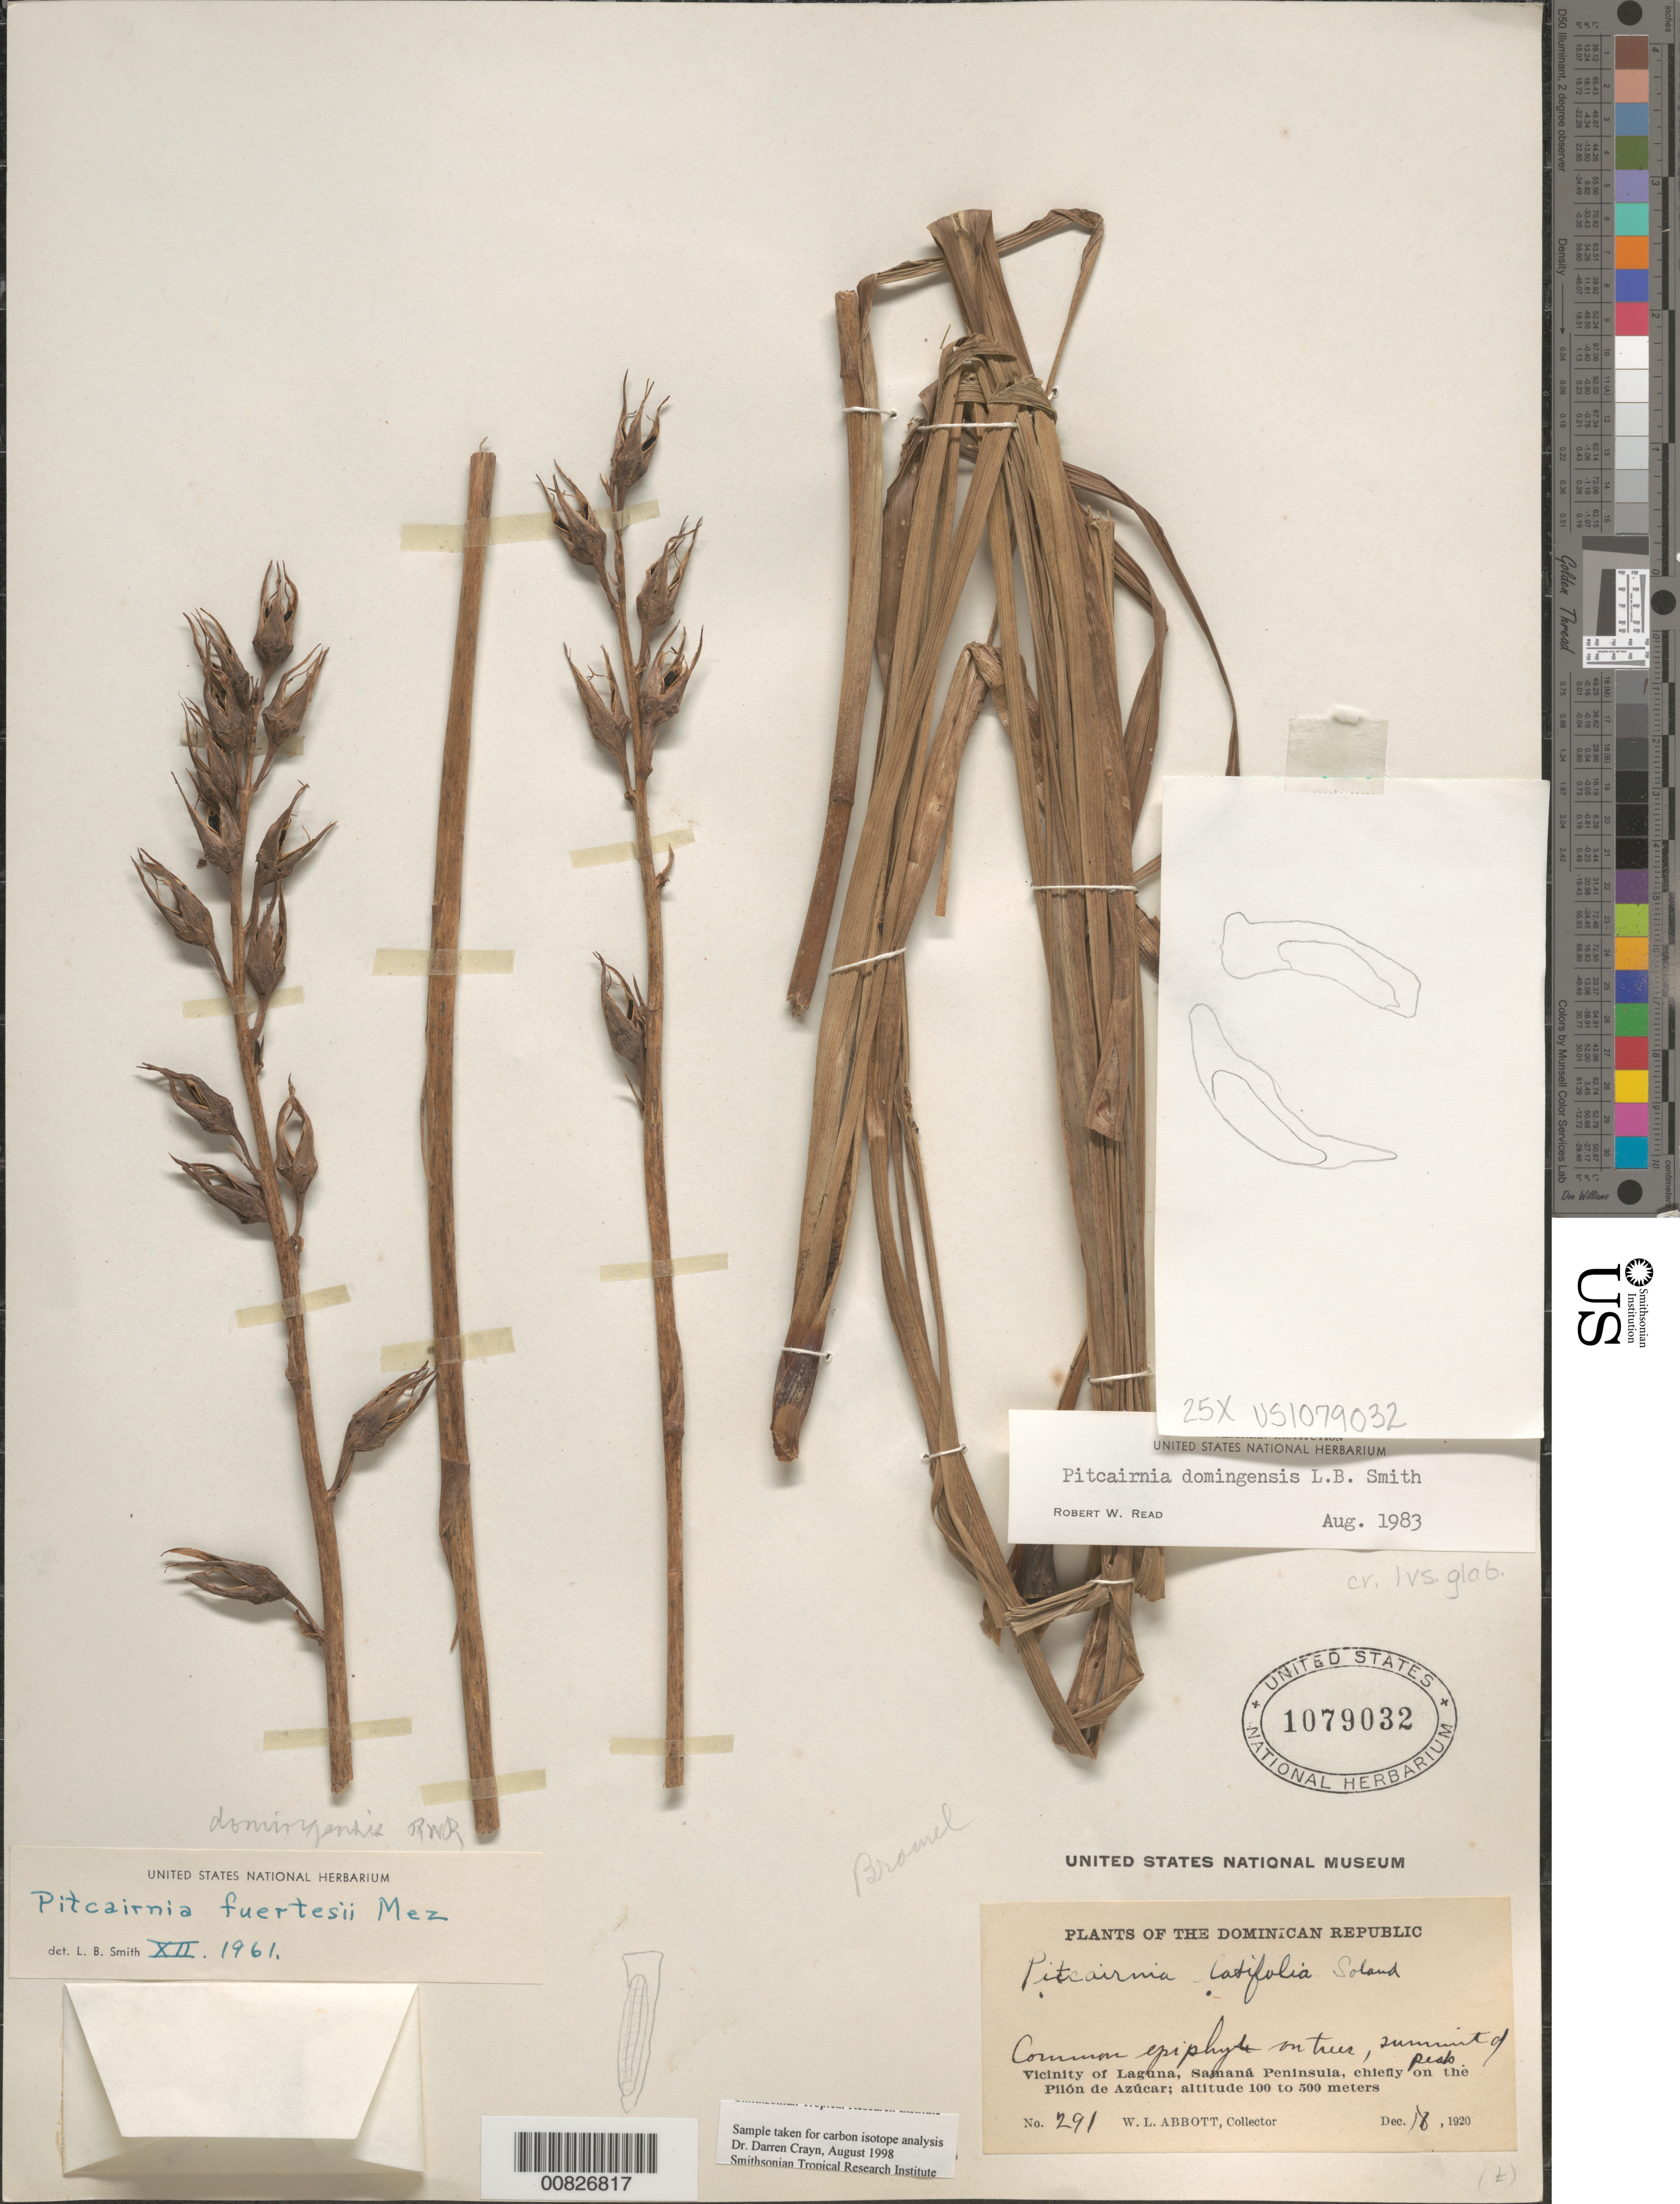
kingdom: Plantae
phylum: Tracheophyta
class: Liliopsida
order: Poales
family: Bromeliaceae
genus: Pitcairnia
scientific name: Pitcairnia domingensis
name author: L.B. Sm.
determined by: Read, Robert W., (US), NMNH (UNITED STATES)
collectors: W. L. Abbott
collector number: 291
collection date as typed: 18 Dec 1920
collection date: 1920-12-18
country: Dominican Republic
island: Hispaniola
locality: Vicinity of Laguna, Samaná Peninsula, chiefly on the Pilón de Azúcar.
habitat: Common epiphyte on trees, summit of Peaks.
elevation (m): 100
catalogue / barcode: US 1079032